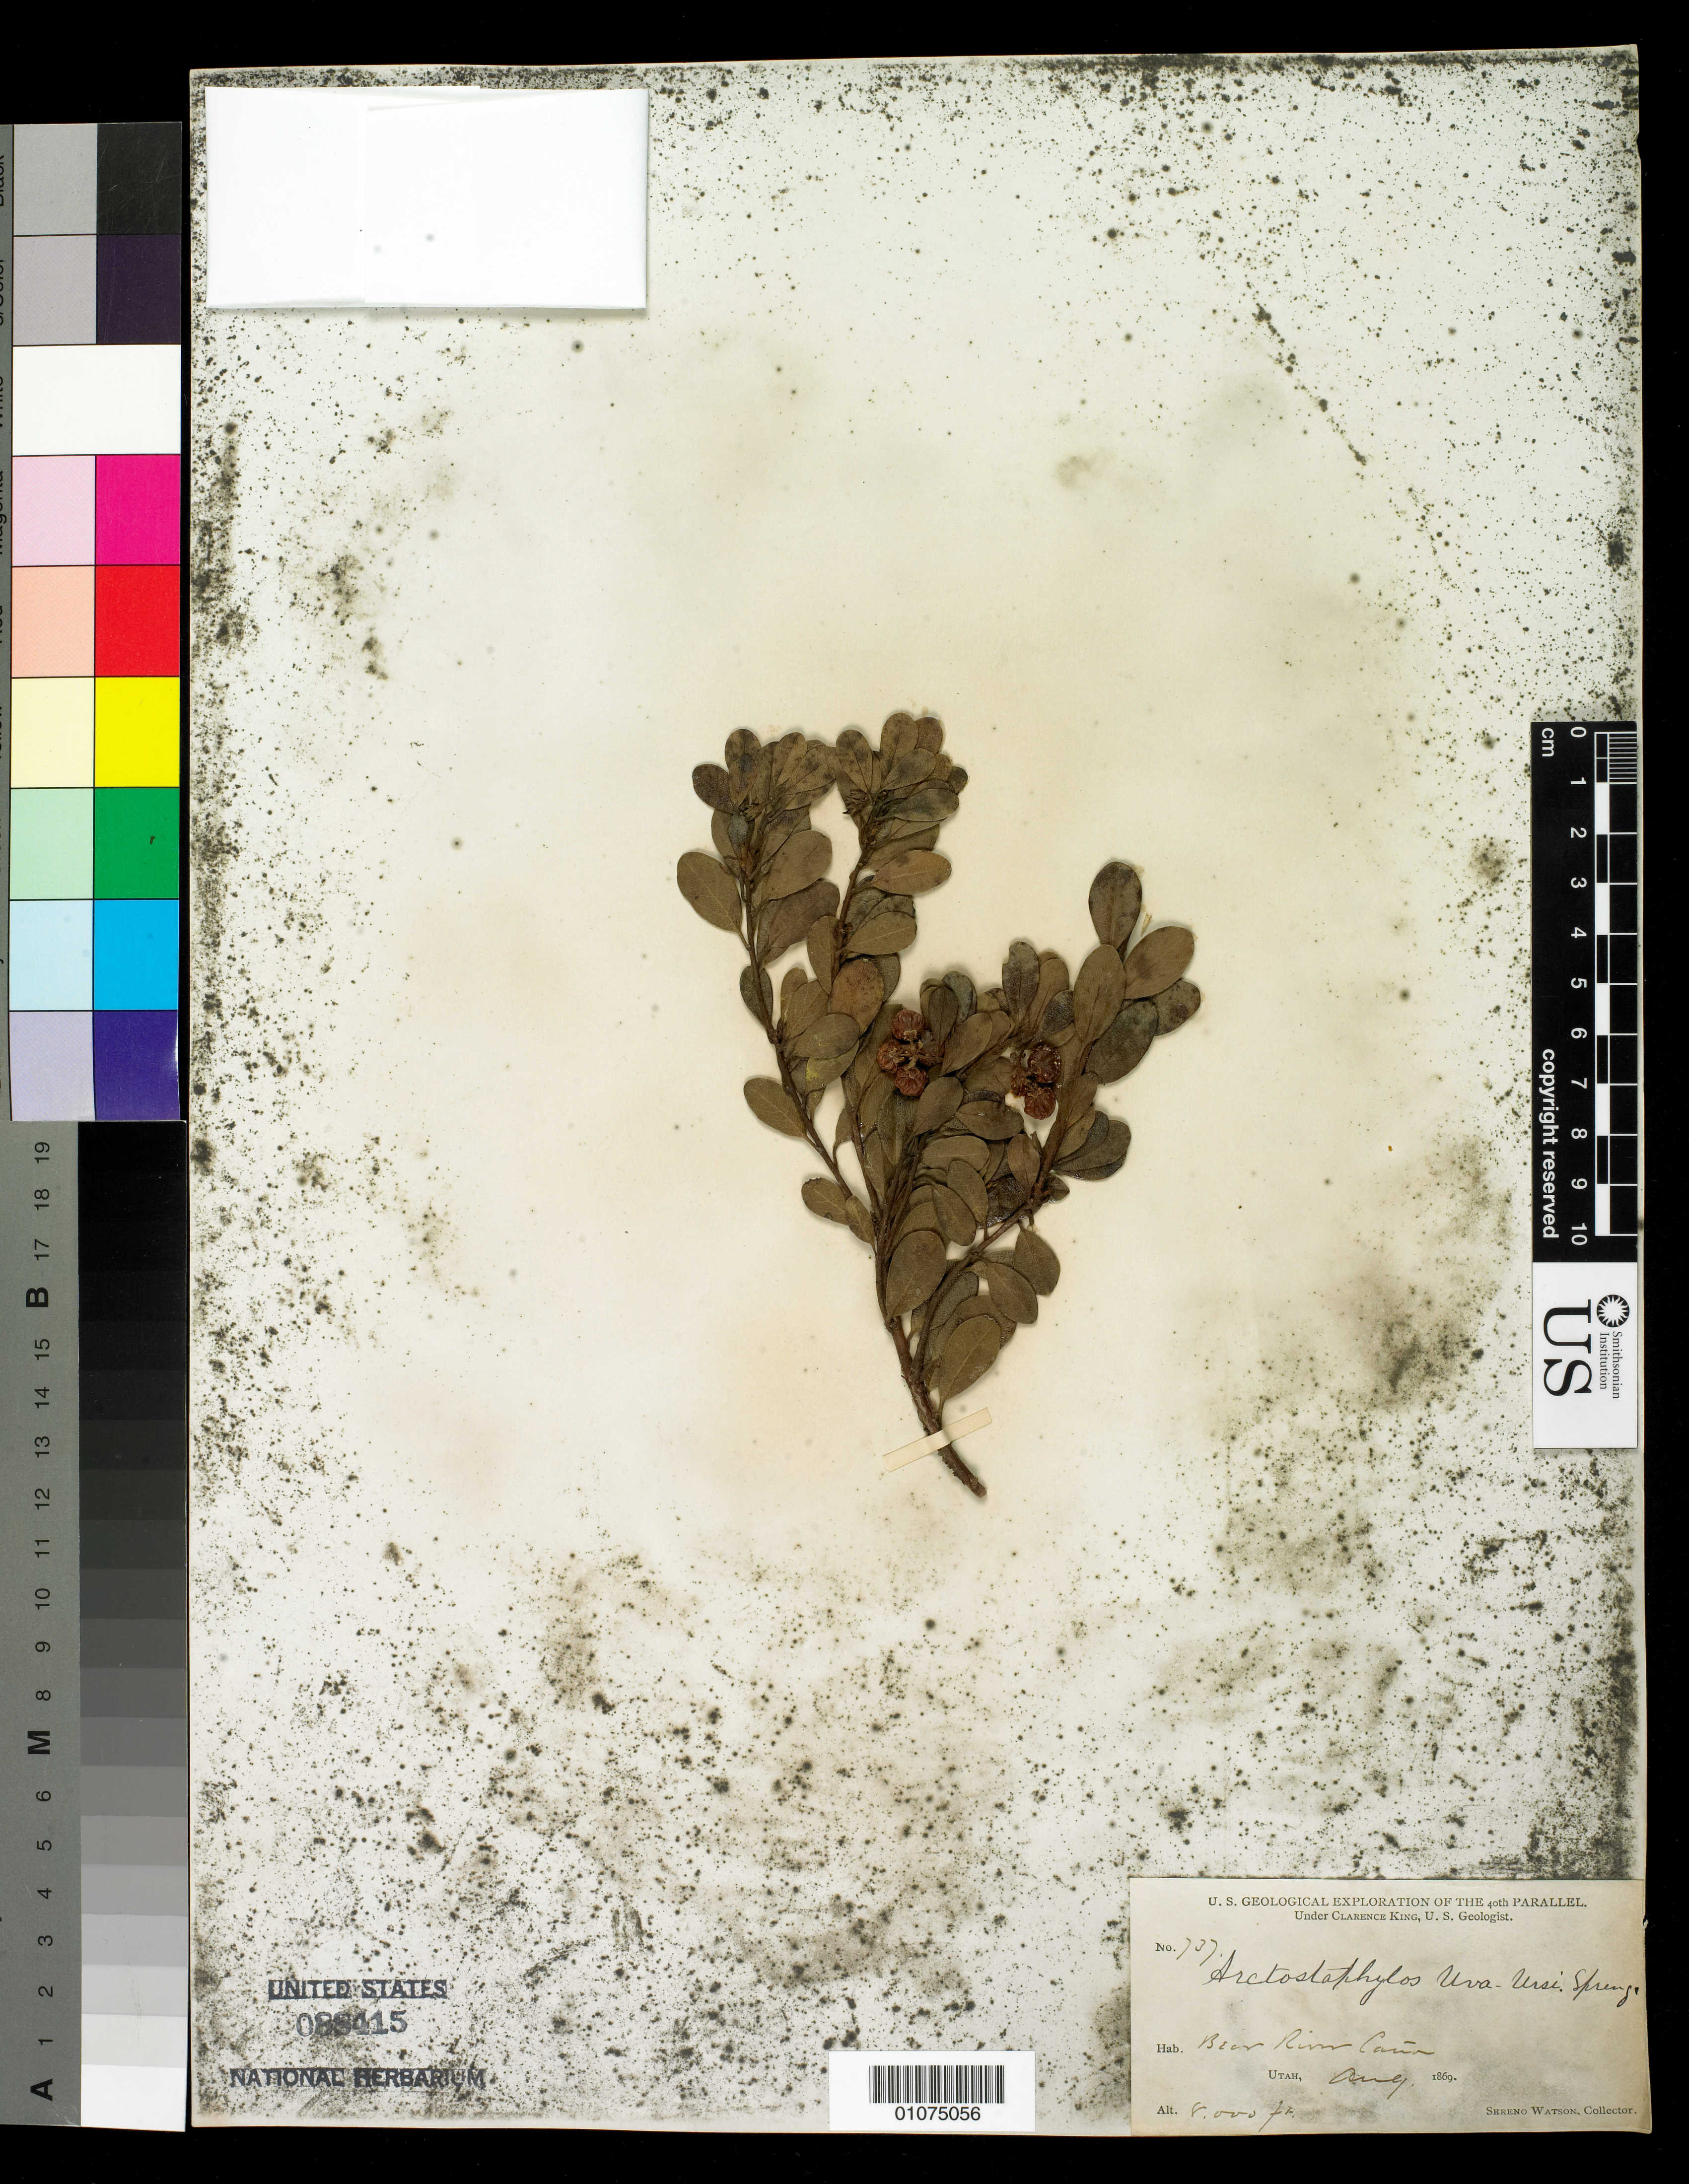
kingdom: Plantae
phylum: Tracheophyta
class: Magnoliopsida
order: Ericales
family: Ericaceae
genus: Arctostaphylos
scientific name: Arctostaphylos uva-ursi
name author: (L.) Spreng.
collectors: S. Watson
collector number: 737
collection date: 1869-08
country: United States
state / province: Utah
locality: Bear River Canyon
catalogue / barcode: US 88415